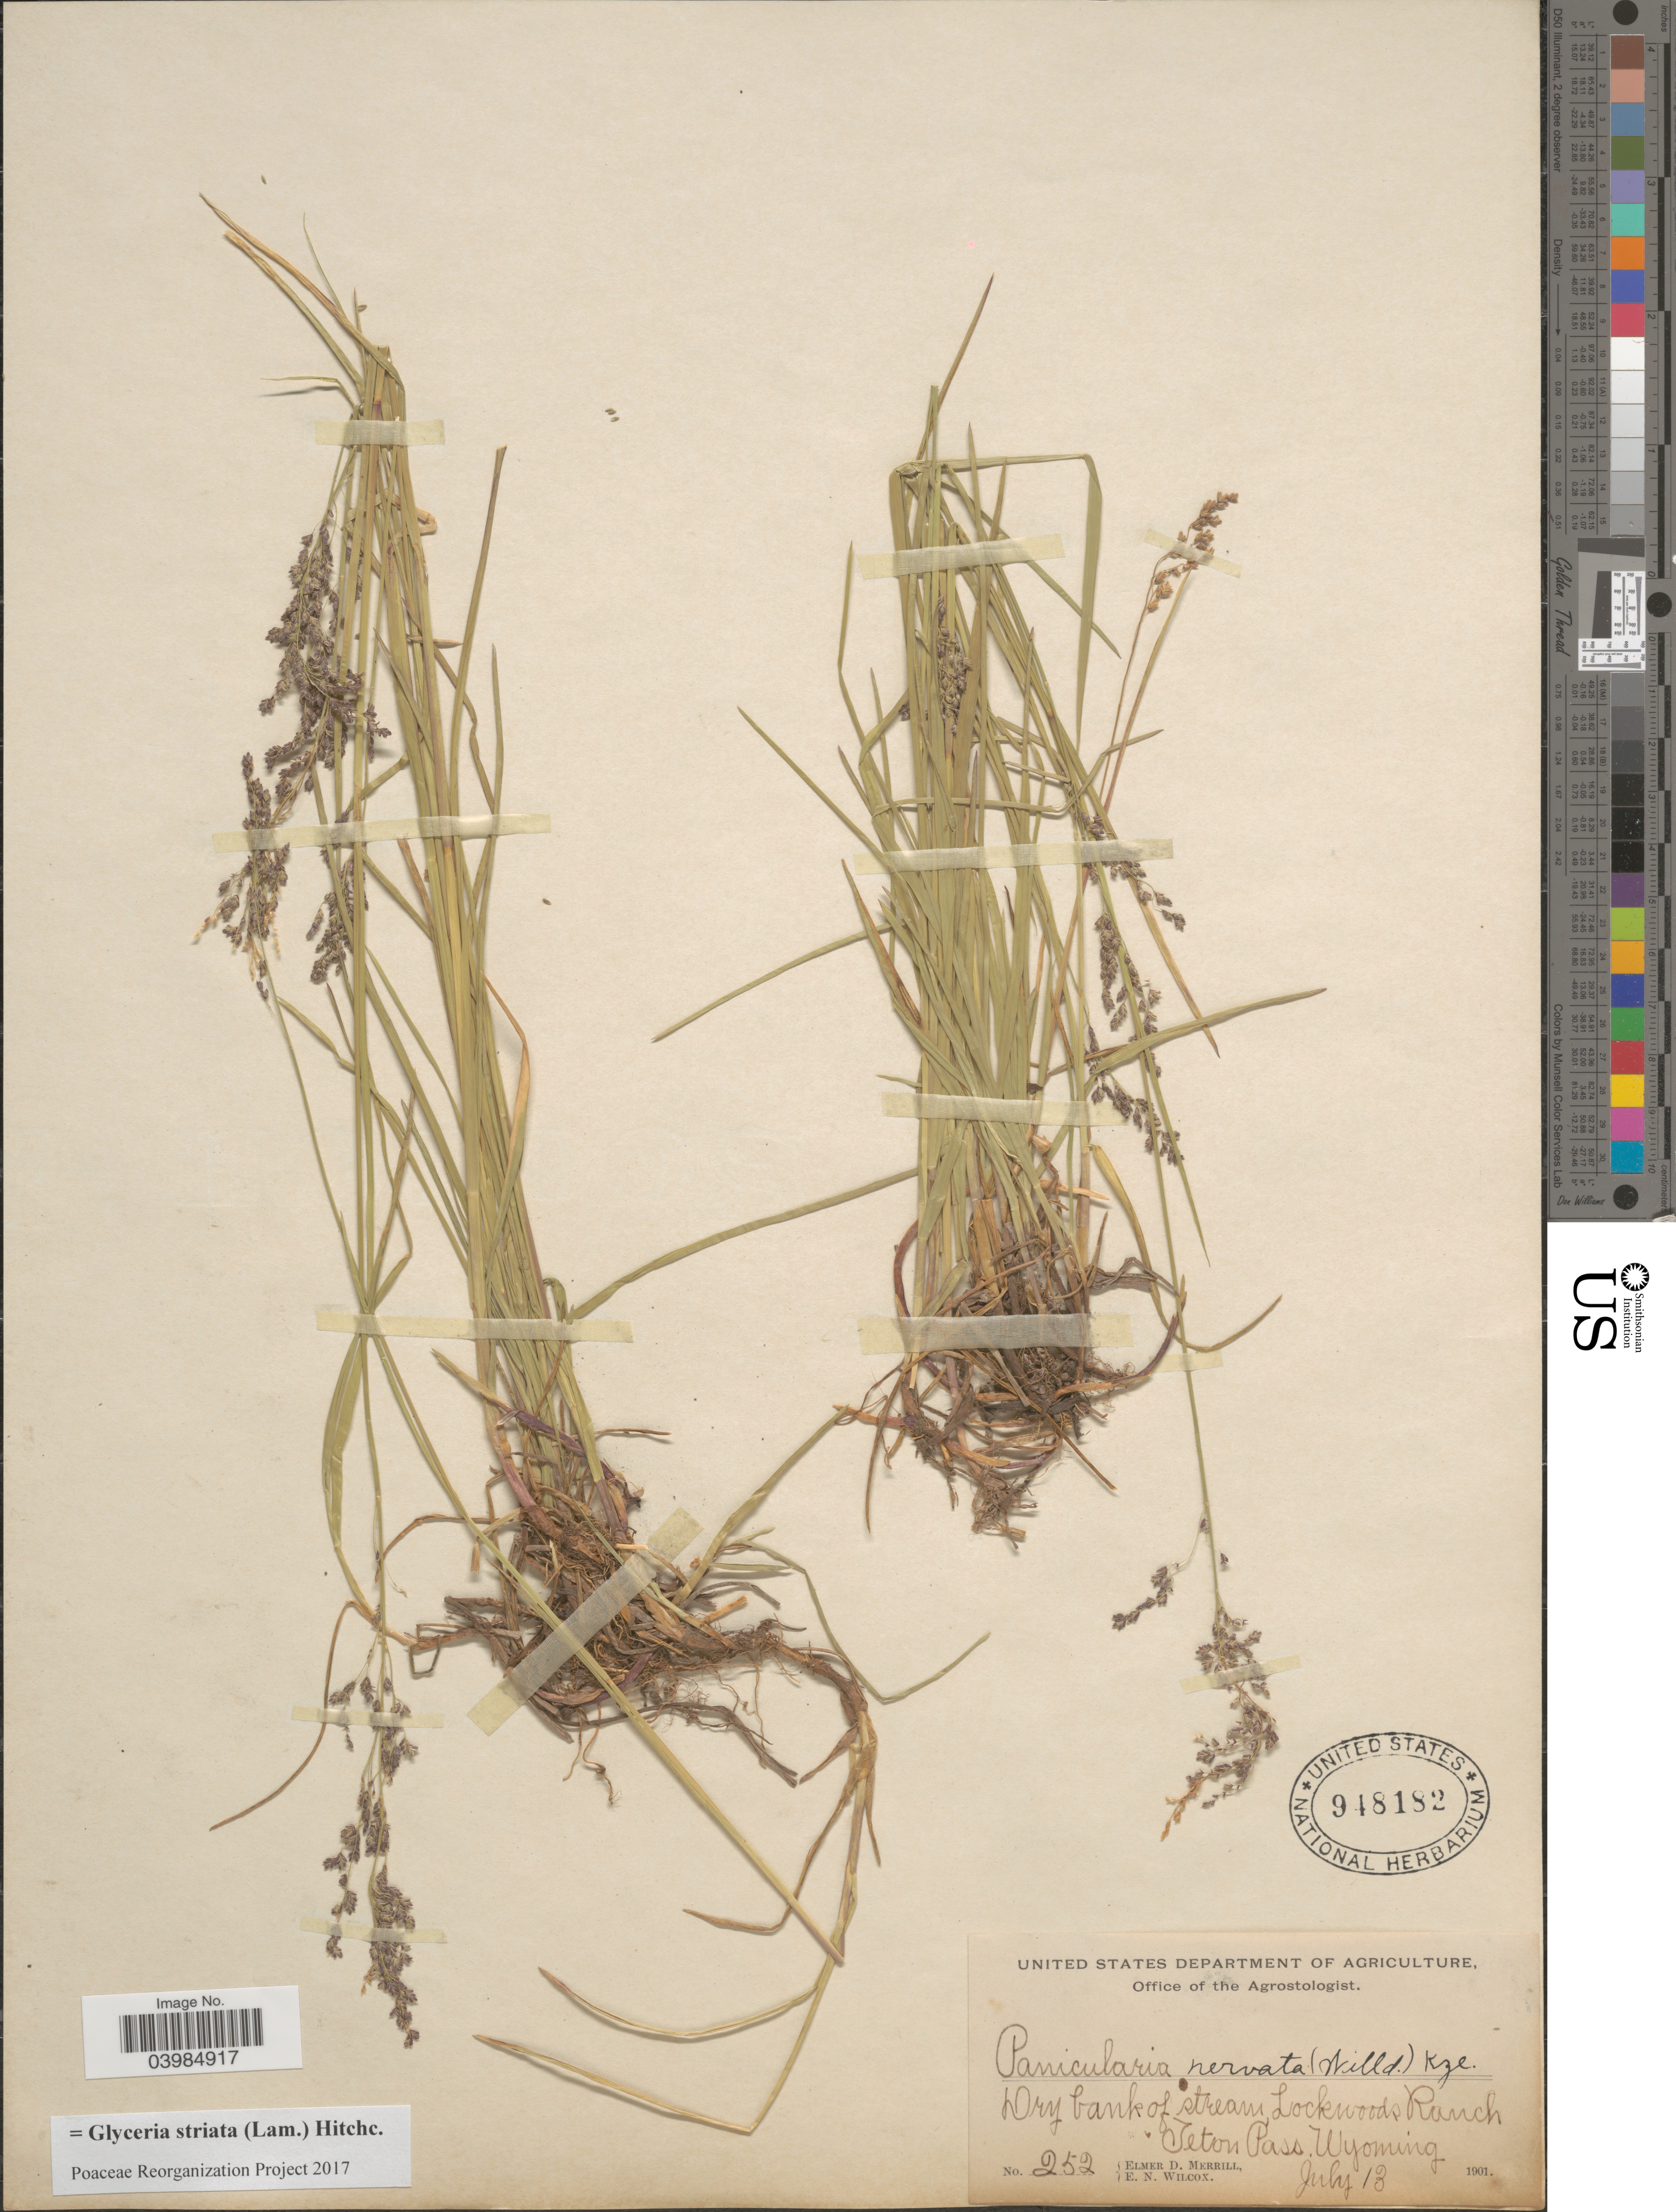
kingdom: Plantae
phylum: Tracheophyta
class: Liliopsida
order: Poales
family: Poaceae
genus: Glyceria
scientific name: Glyceria striata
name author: (Lam.) Hitchc.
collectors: E. D. Merrill & E. Wilcox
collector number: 252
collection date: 1901-07-13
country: United States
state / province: Wyoming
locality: Lockwoods Ranch. Teton Pass.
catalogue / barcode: US 948182